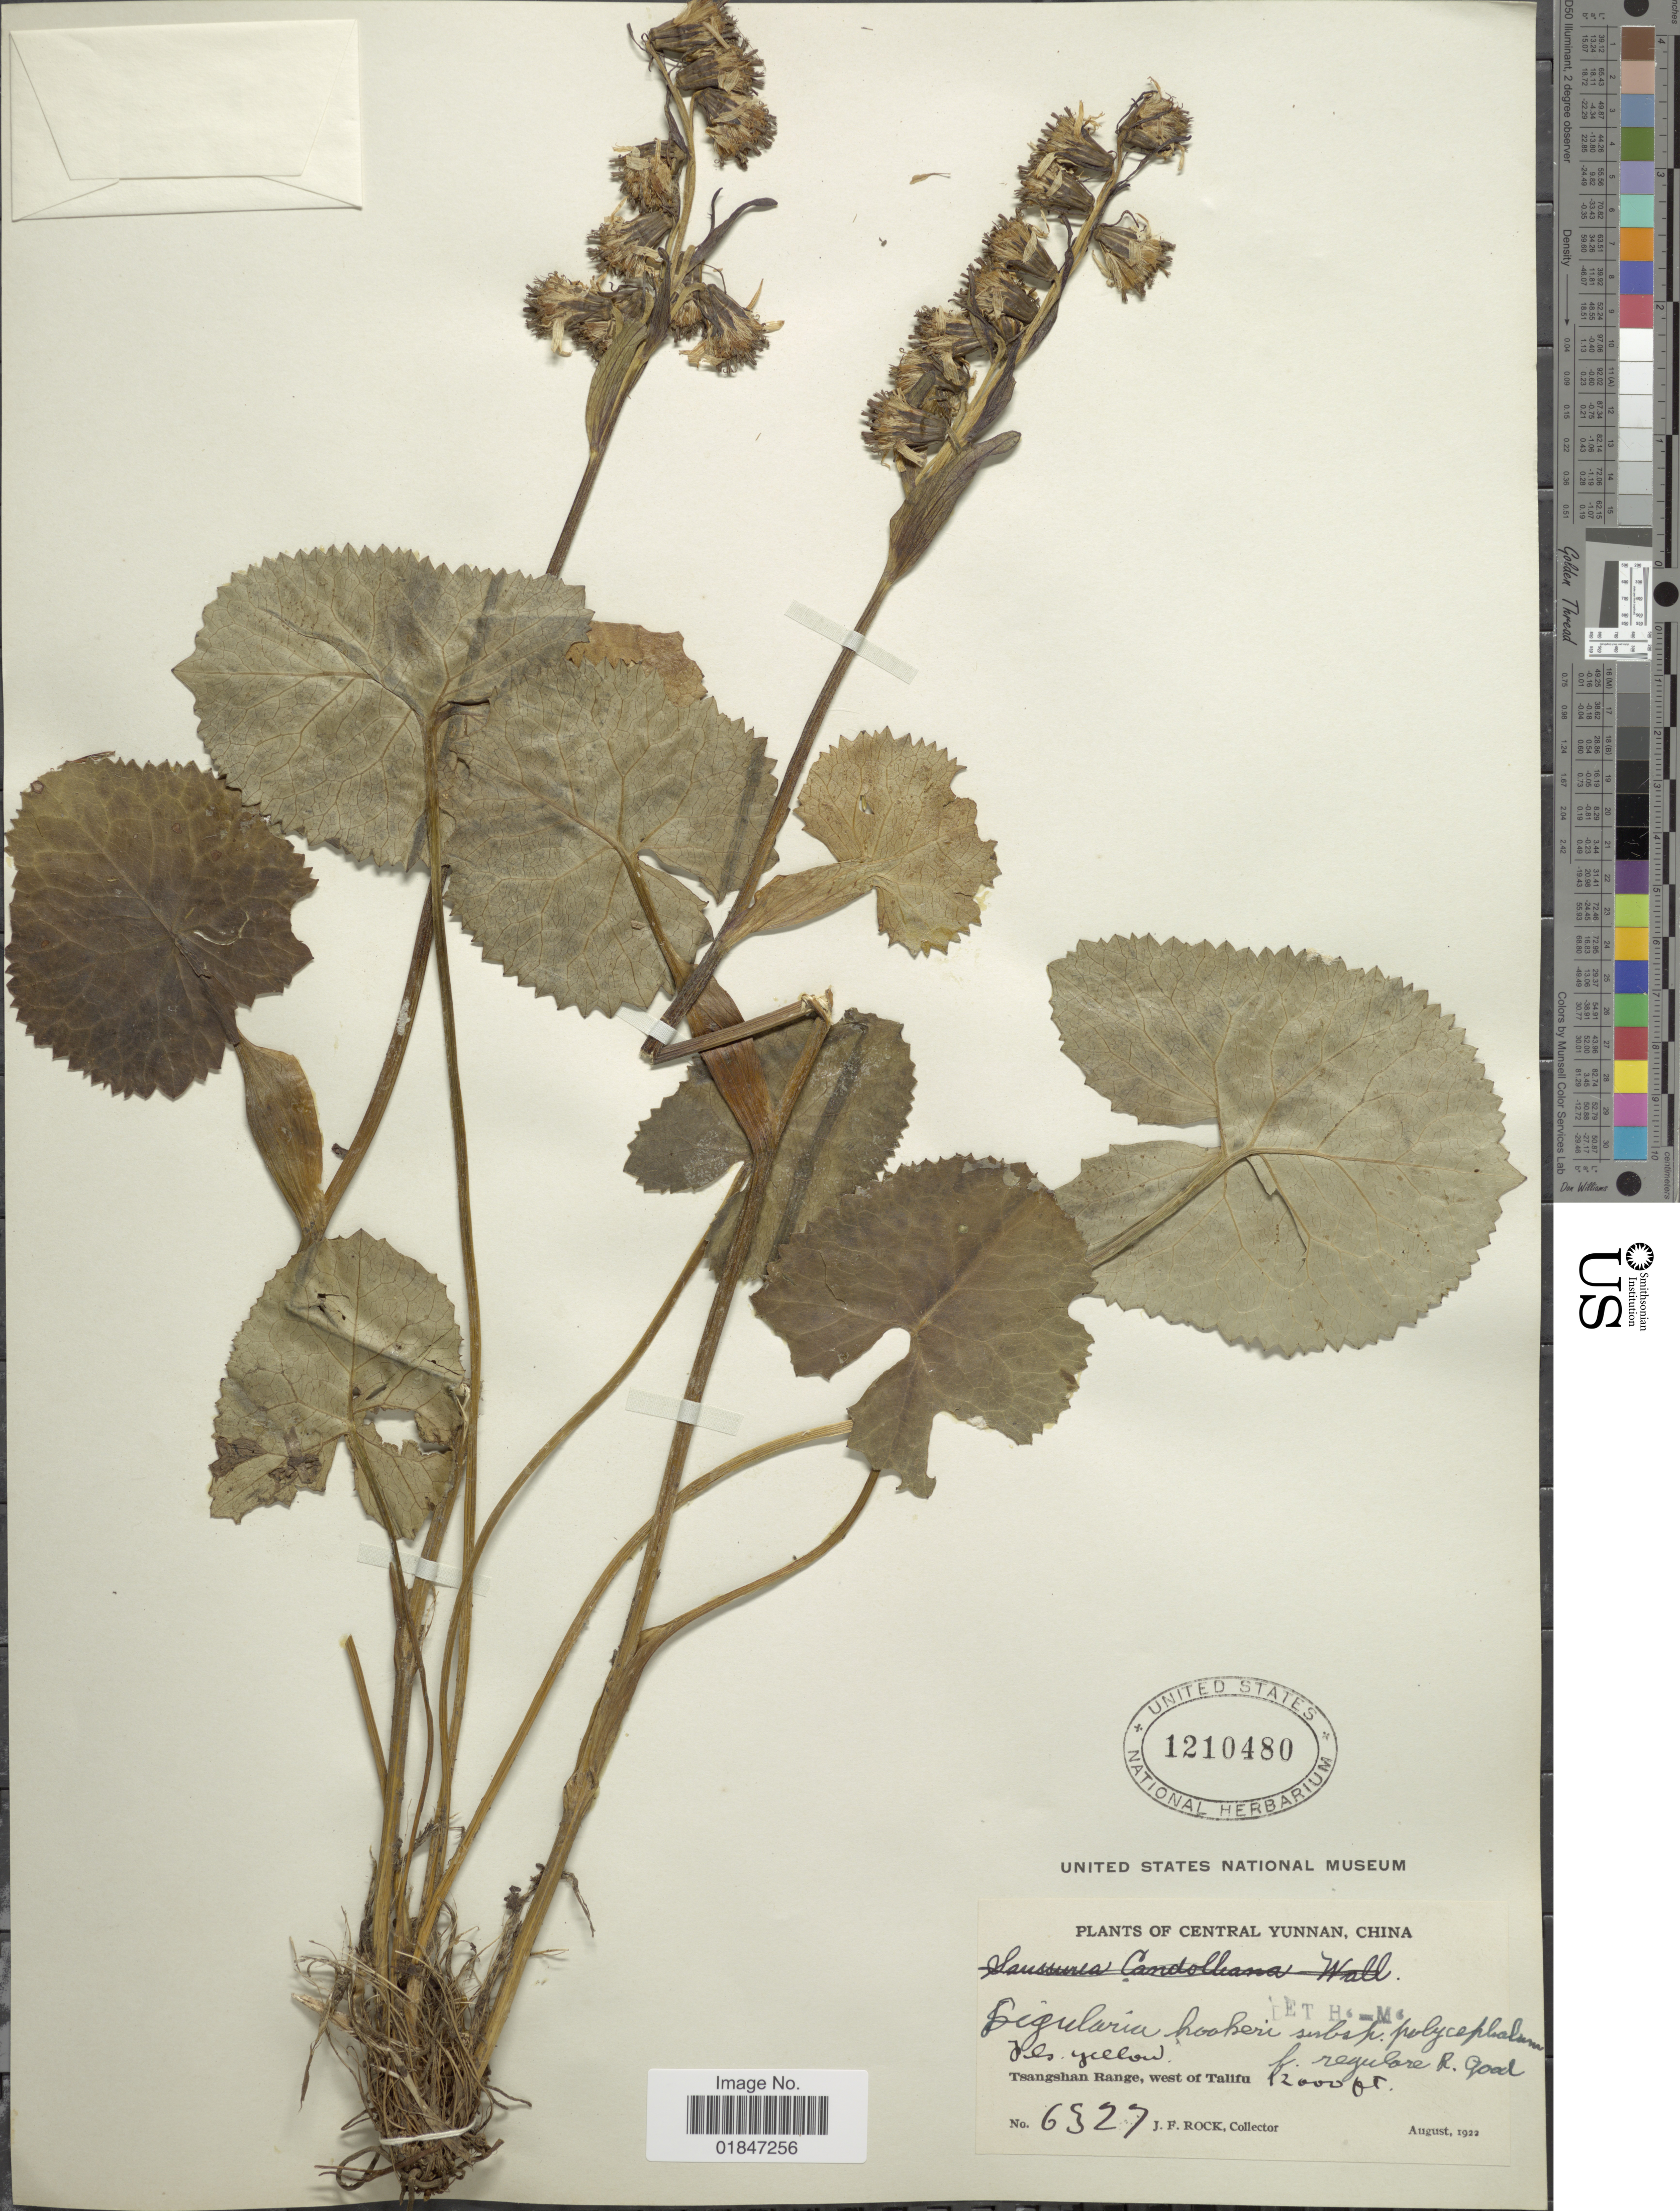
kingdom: Plantae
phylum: Tracheophyta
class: Magnoliopsida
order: Asterales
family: Asteraceae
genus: Ligularia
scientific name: Ligularia hookeri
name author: (C.B. Clarke) Hand.-Mazz.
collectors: J. Rock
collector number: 6327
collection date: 1922-08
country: China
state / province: Yunnan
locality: Central Yunnan. China. Tsangshan Range, west of Talifu.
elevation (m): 3658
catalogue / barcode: US 1210480